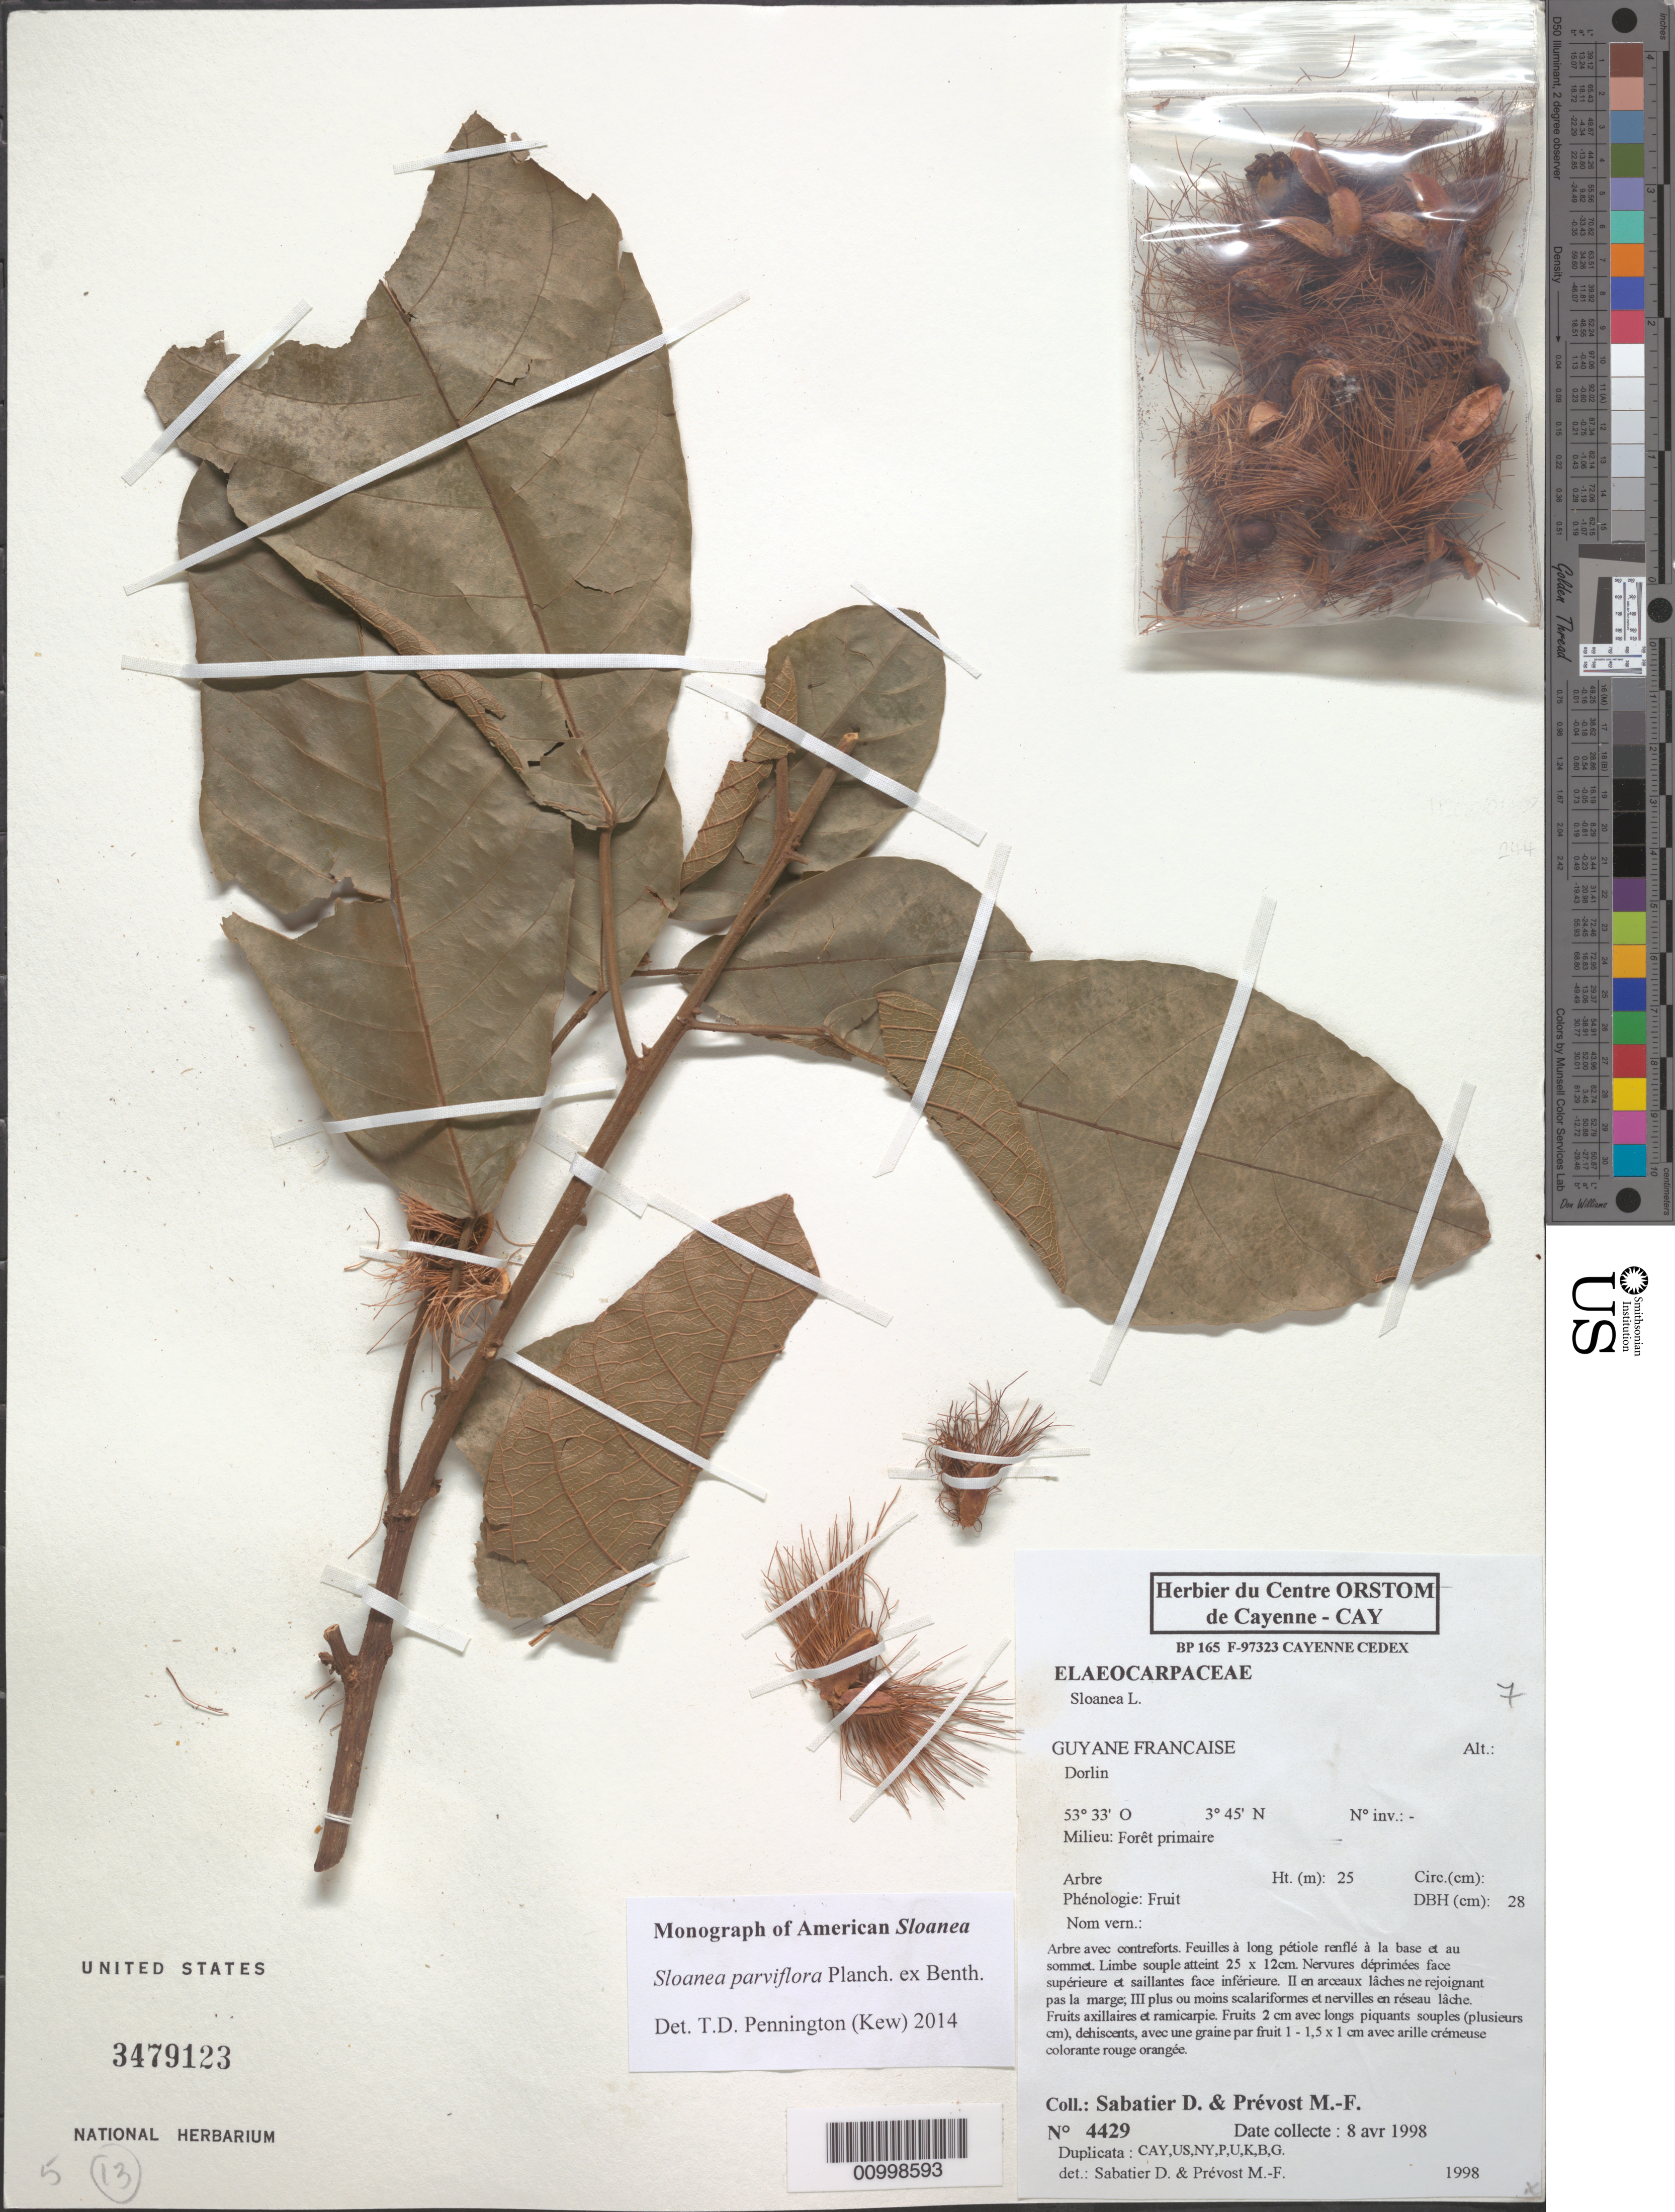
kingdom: Plantae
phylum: Tracheophyta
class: Magnoliopsida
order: Oxalidales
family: Elaeocarpaceae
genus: Sloanea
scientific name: Sloanea parviflora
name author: Planch. ex Benth.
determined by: Pennington, T. D., (K)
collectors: D. Sabatier & M.-F. Prévost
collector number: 4429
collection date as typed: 5-Apr-98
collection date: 1998-04-05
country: French Guiana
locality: Dorlin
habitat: Foret primaire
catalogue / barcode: US 3479123